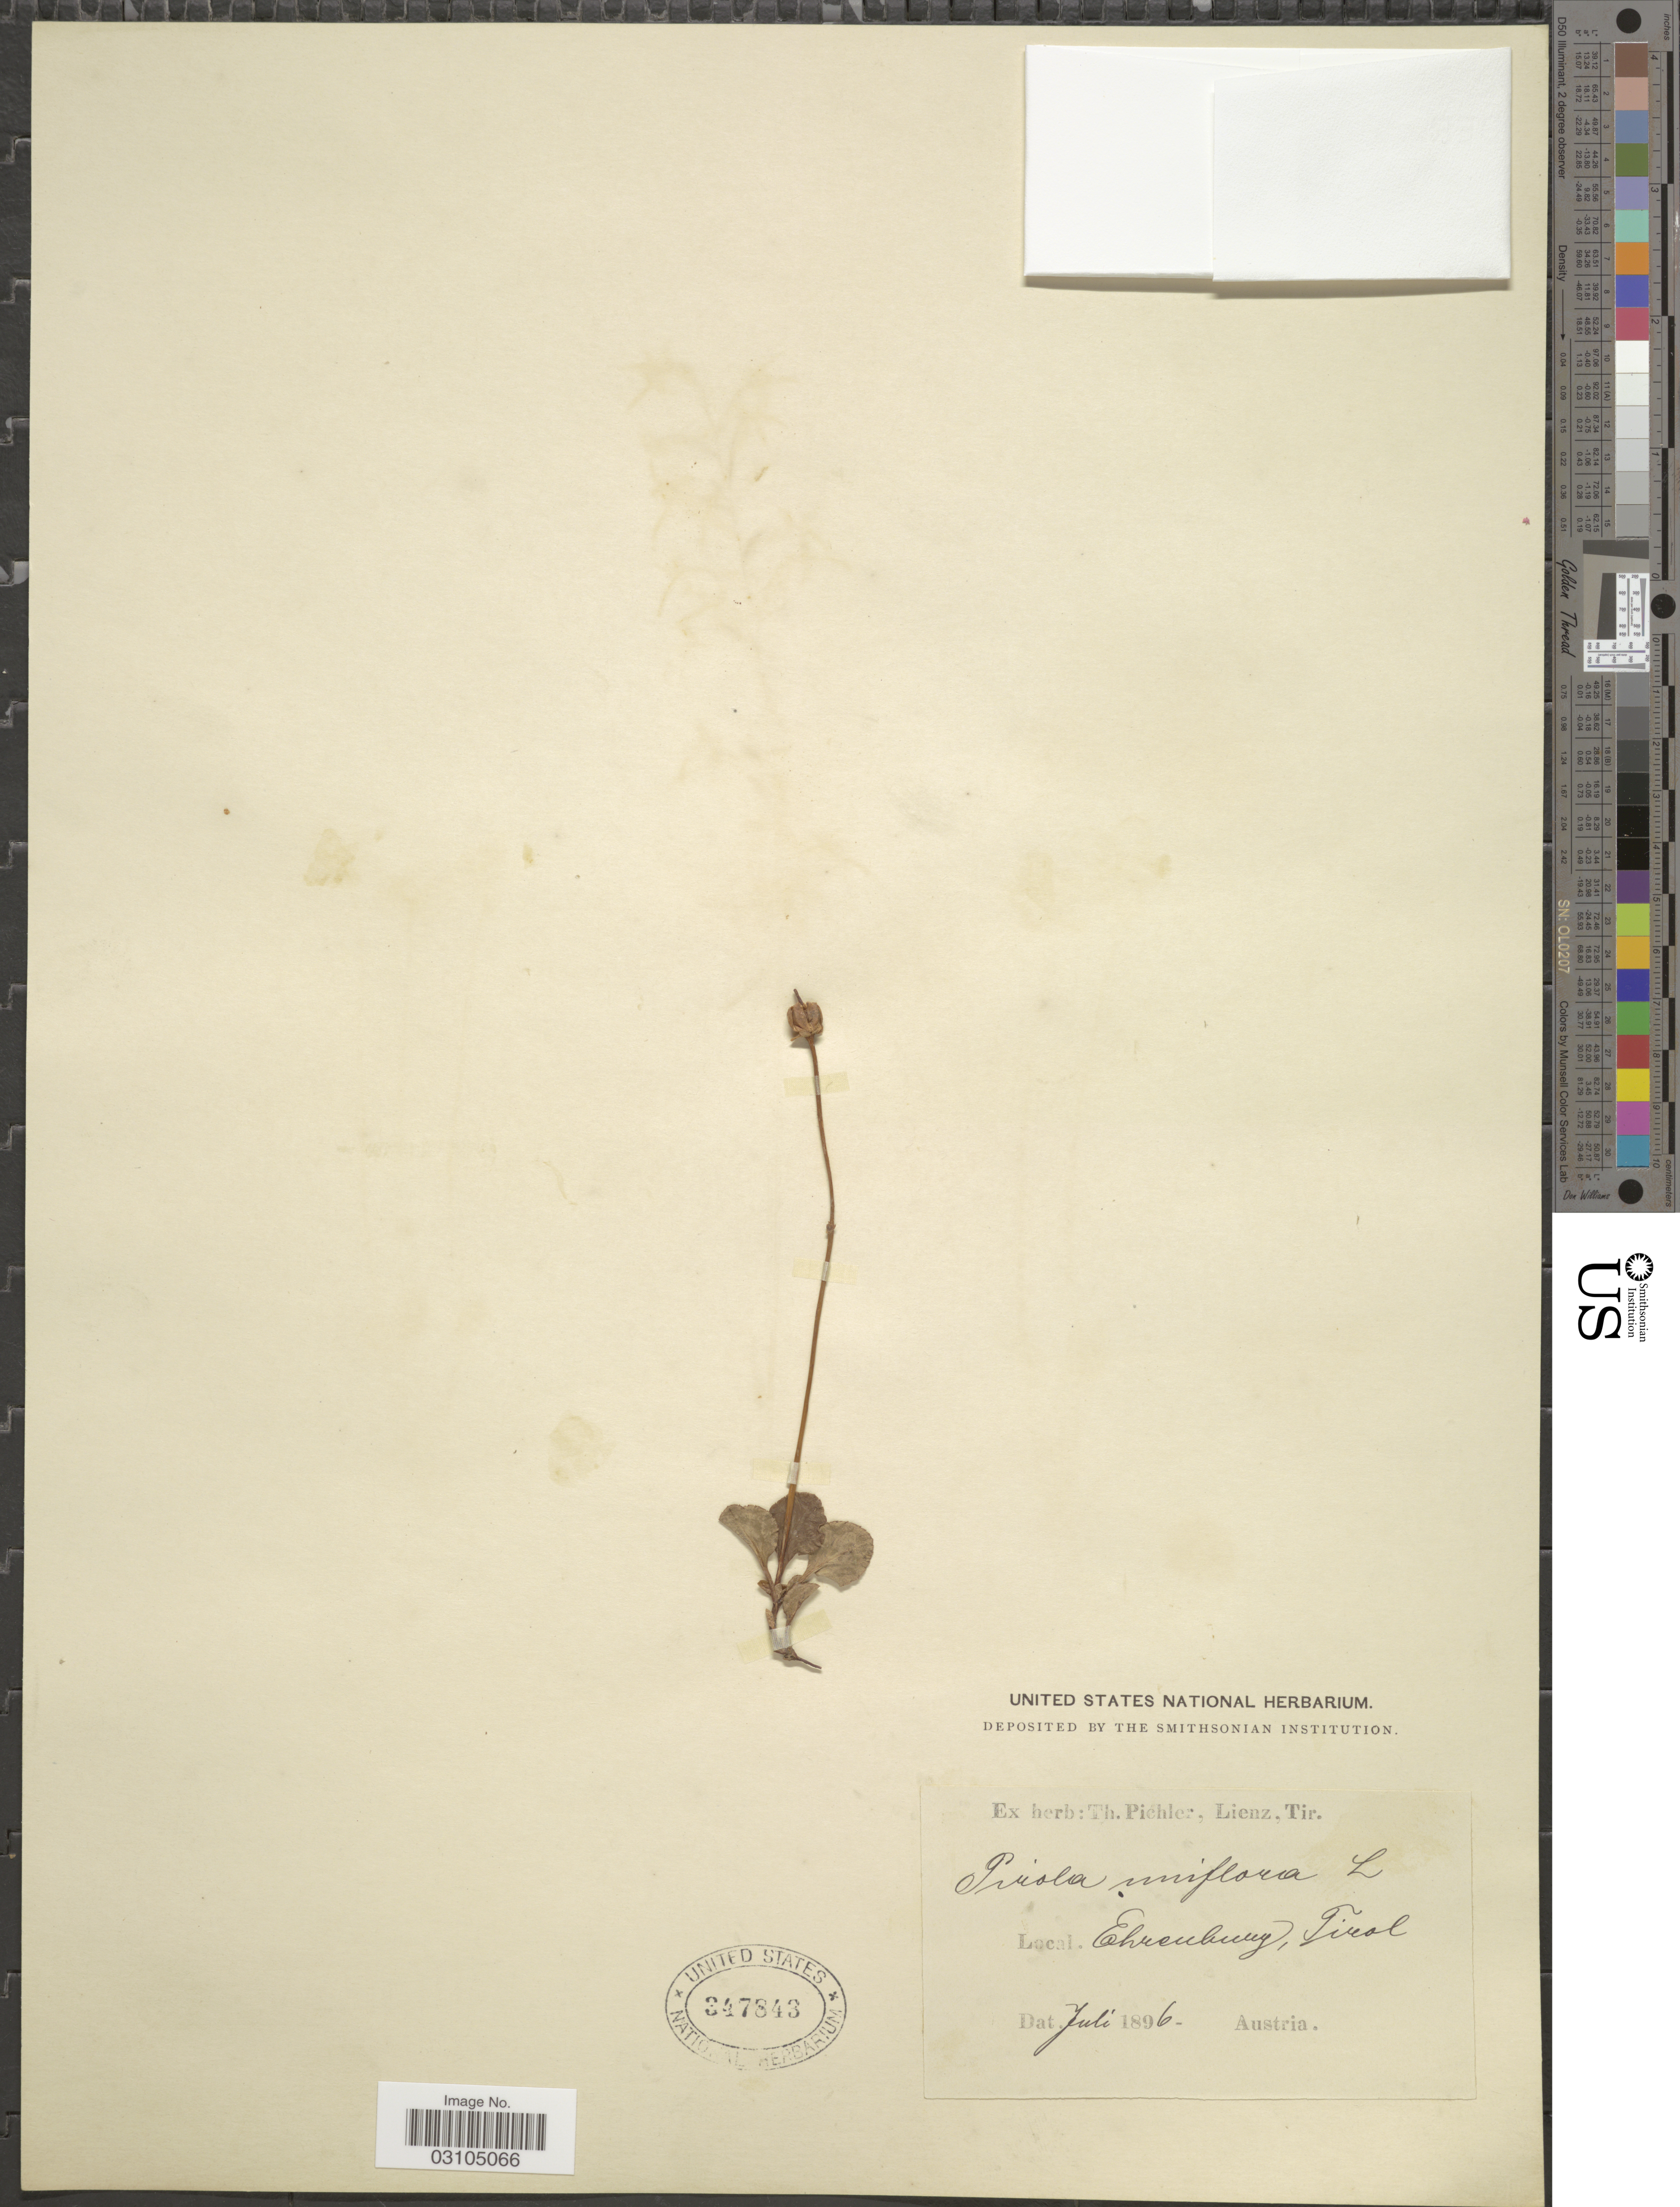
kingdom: Plantae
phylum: Tracheophyta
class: Magnoliopsida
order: Ericales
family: Ericaceae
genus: Moneses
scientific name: Moneses uniflora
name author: (L.) A. Gray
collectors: ex herb. T. Pichler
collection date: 1896-07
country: Austria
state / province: Tirol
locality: Ehrenburg [interpreted].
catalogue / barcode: US 347843